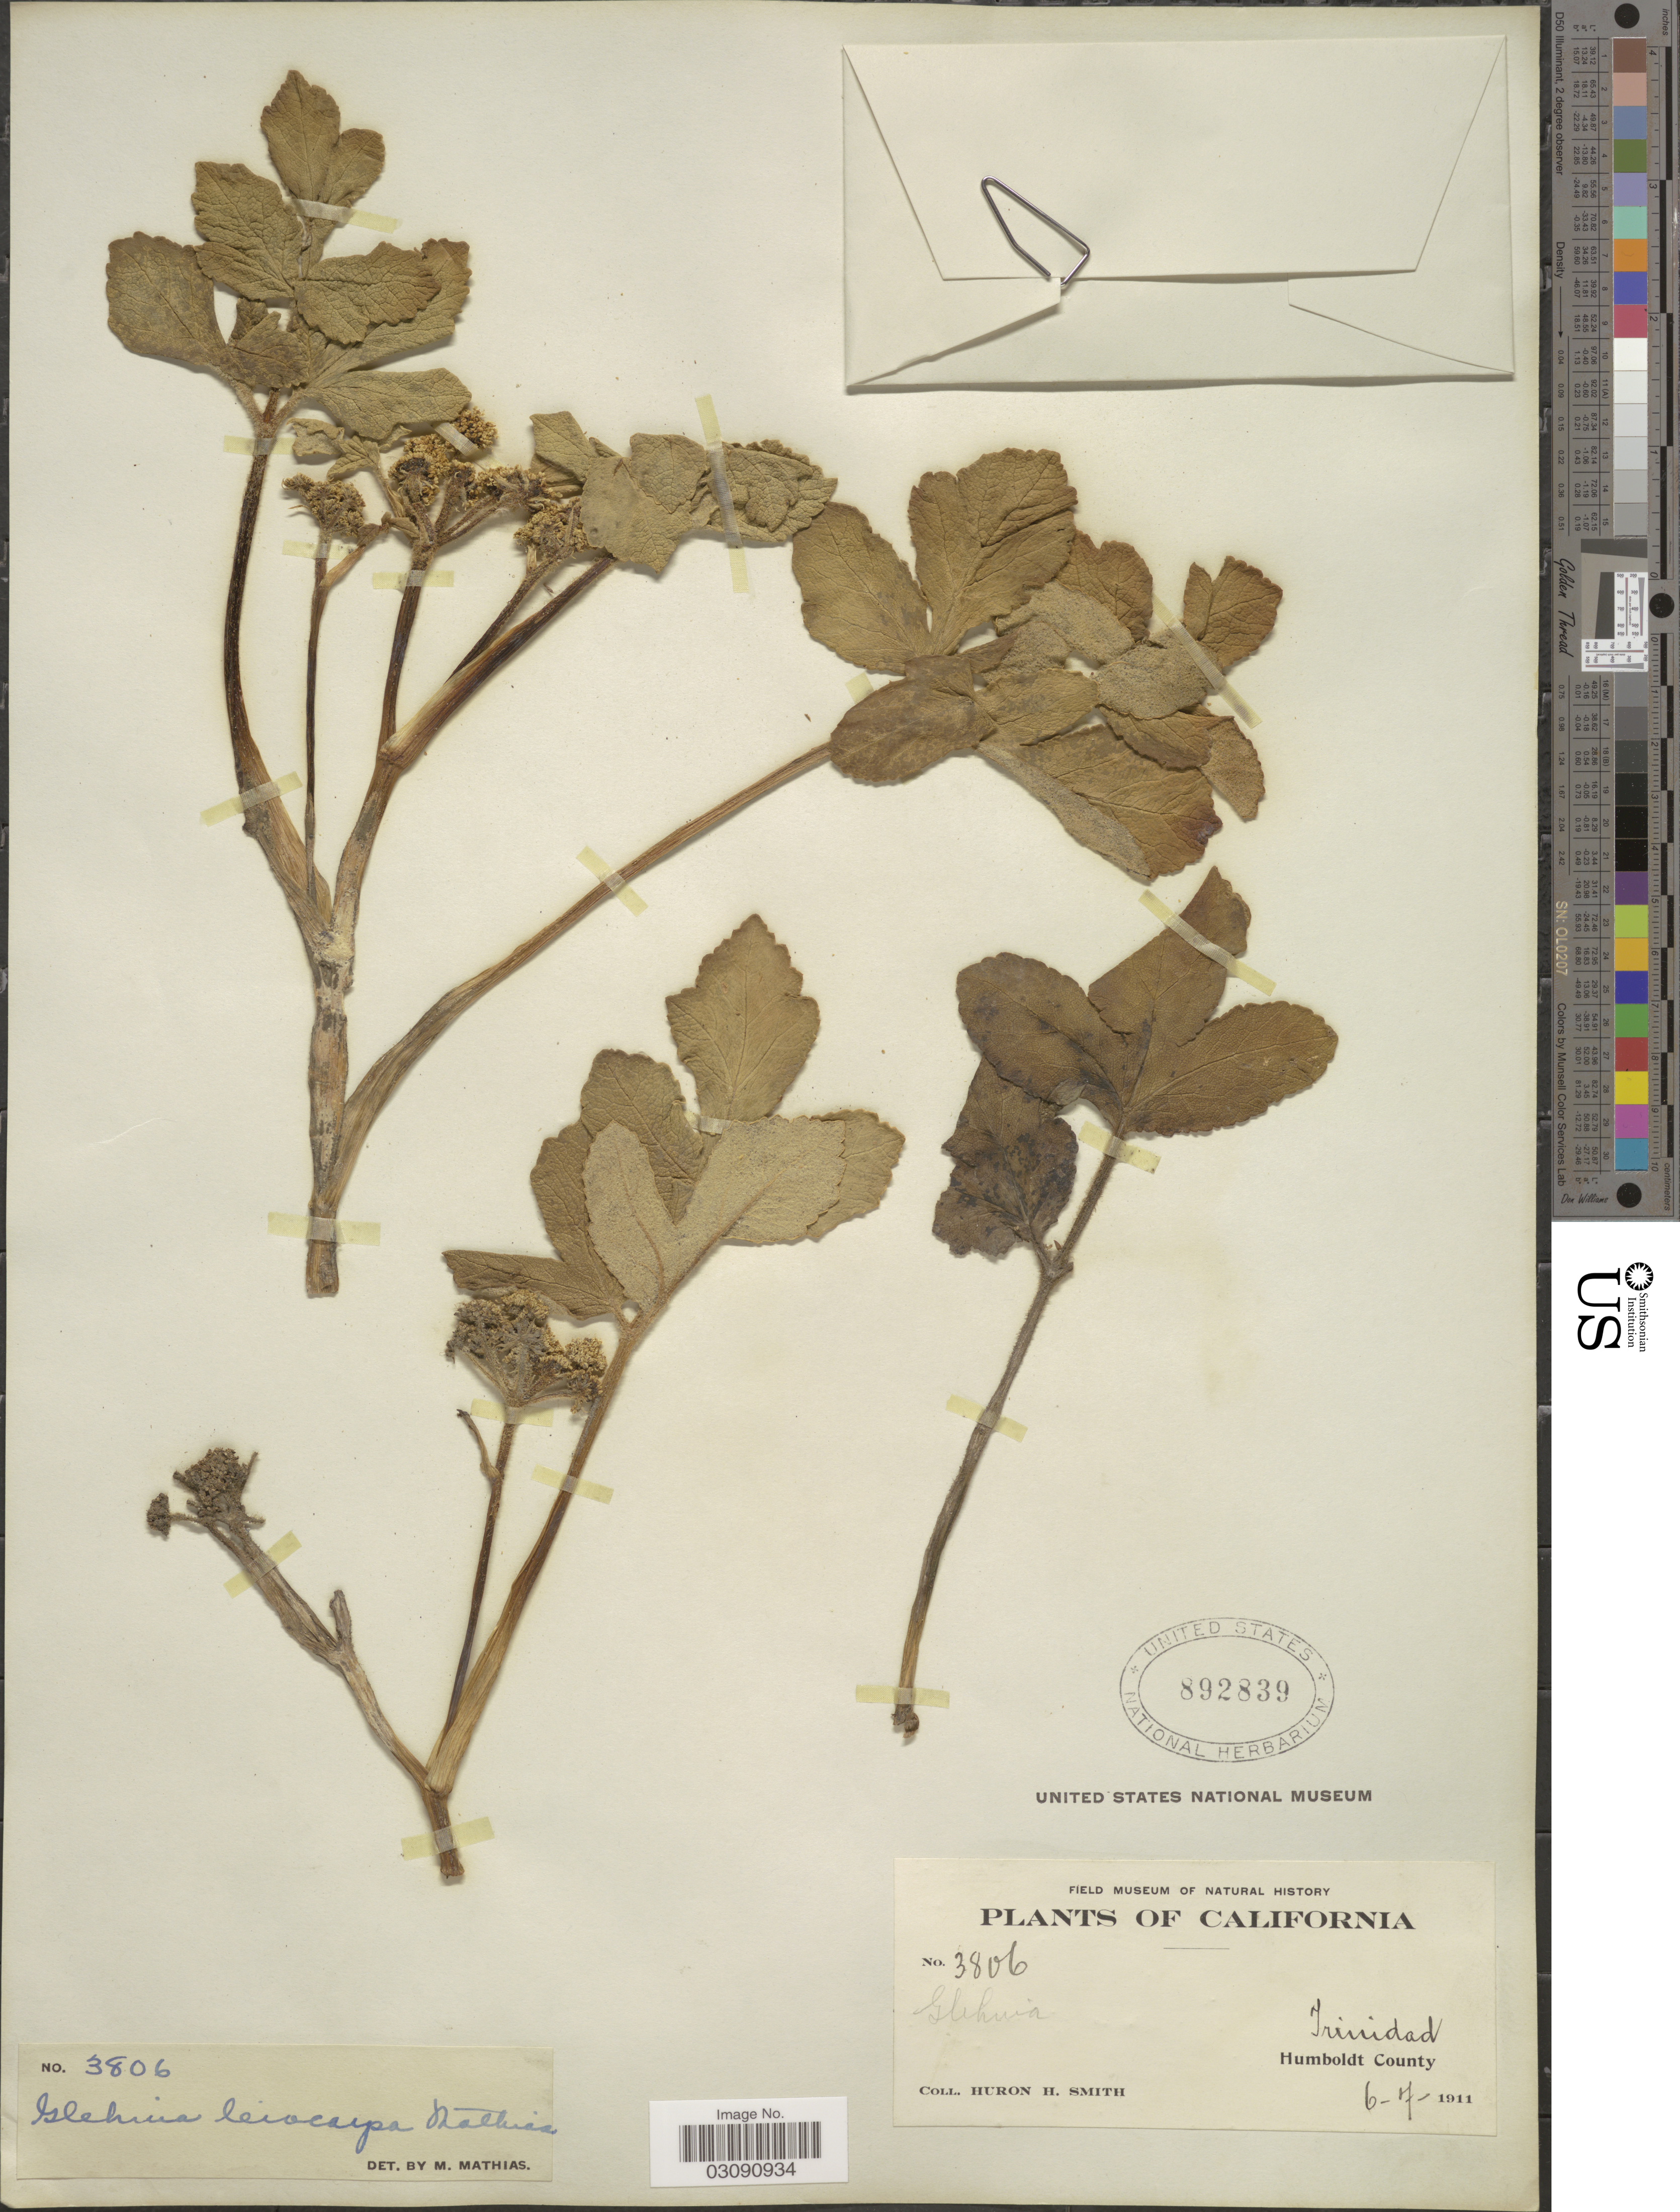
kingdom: Plantae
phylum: Tracheophyta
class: Magnoliopsida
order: Apiales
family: Apiaceae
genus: Glehnia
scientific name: Glehnia littoralis subsp. leiocarpa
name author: (Mathias) Hultén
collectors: Huron H. Smith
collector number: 3806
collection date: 1911-06-07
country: United States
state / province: California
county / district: Humboldt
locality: Trinidad, Humboldt County.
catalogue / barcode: US 892839